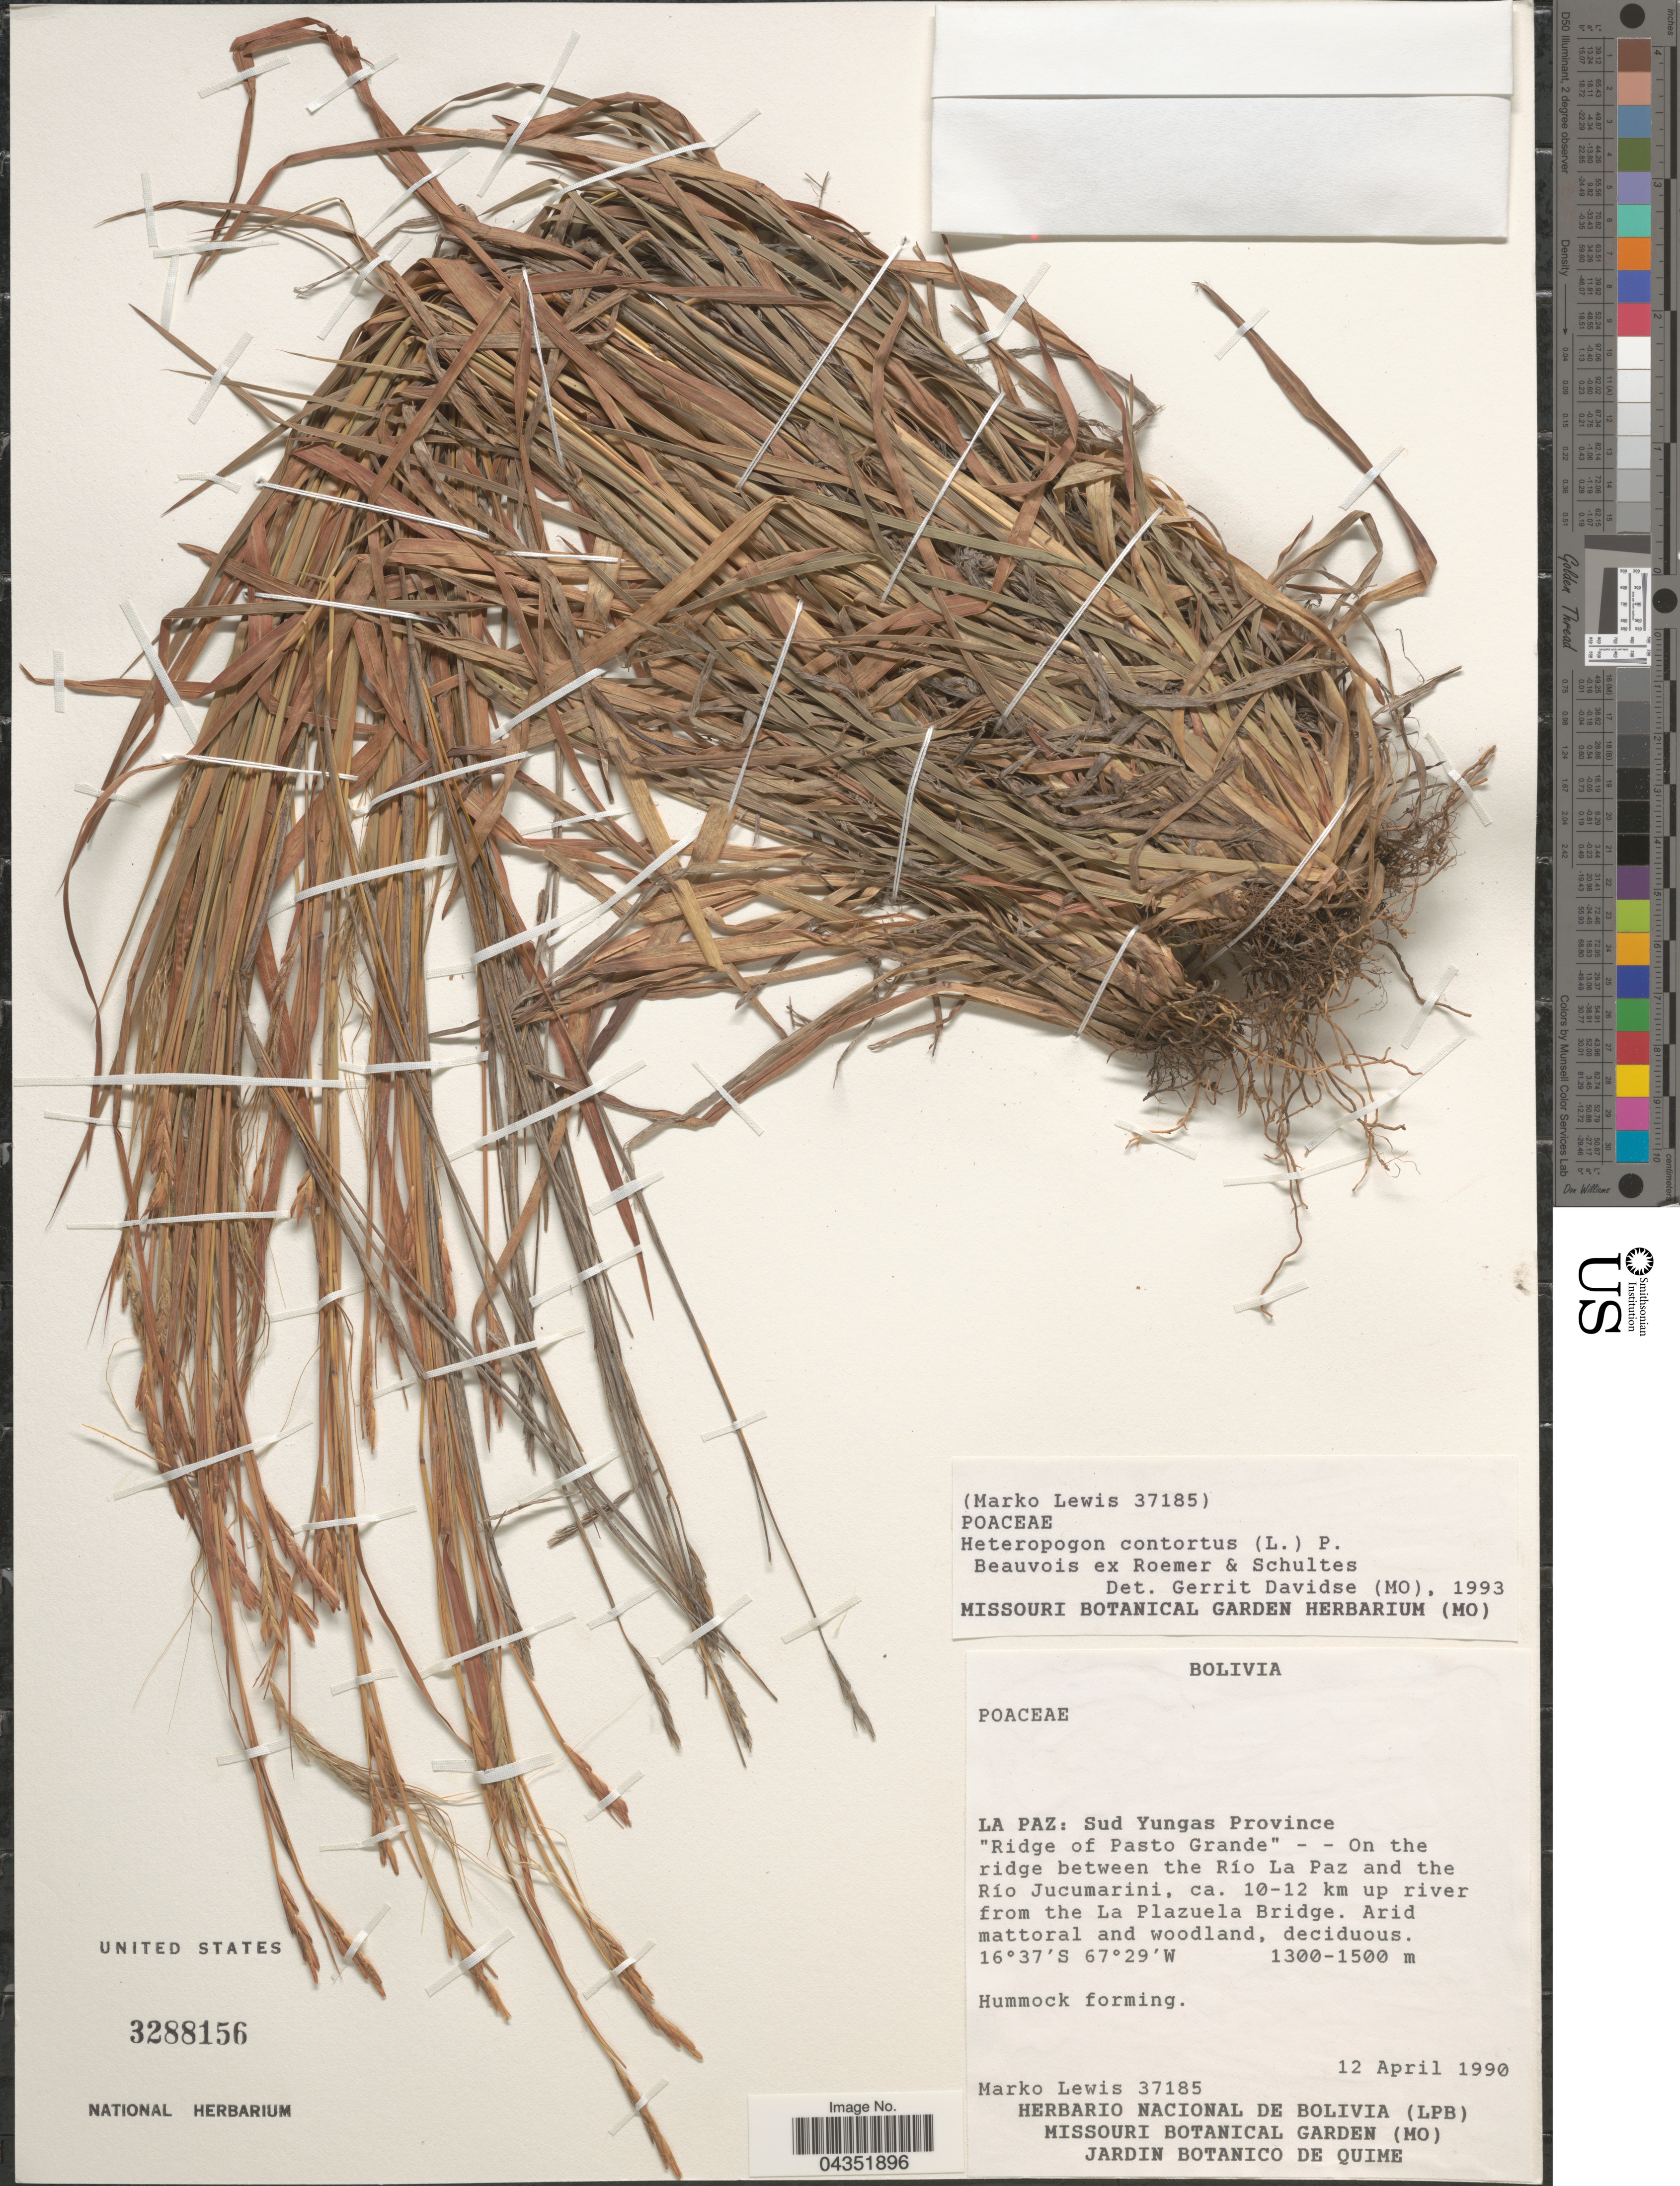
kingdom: Plantae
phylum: Tracheophyta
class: Liliopsida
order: Poales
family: Poaceae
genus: Heteropogon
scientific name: Heteropogon contortus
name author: (L.) P. Beauv. ex Roem. & Schult.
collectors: M. A. Lewis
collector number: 37185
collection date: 1990-04-12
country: Bolivia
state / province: La Paz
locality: Sud Yungas Province. "Ridge of Pasto Grande" - - On the ridge between the Río La Paz and the Río Jucumarini, ca. 10-12 km up river from the La Plazuela Bridge.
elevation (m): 1300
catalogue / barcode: US 3288156